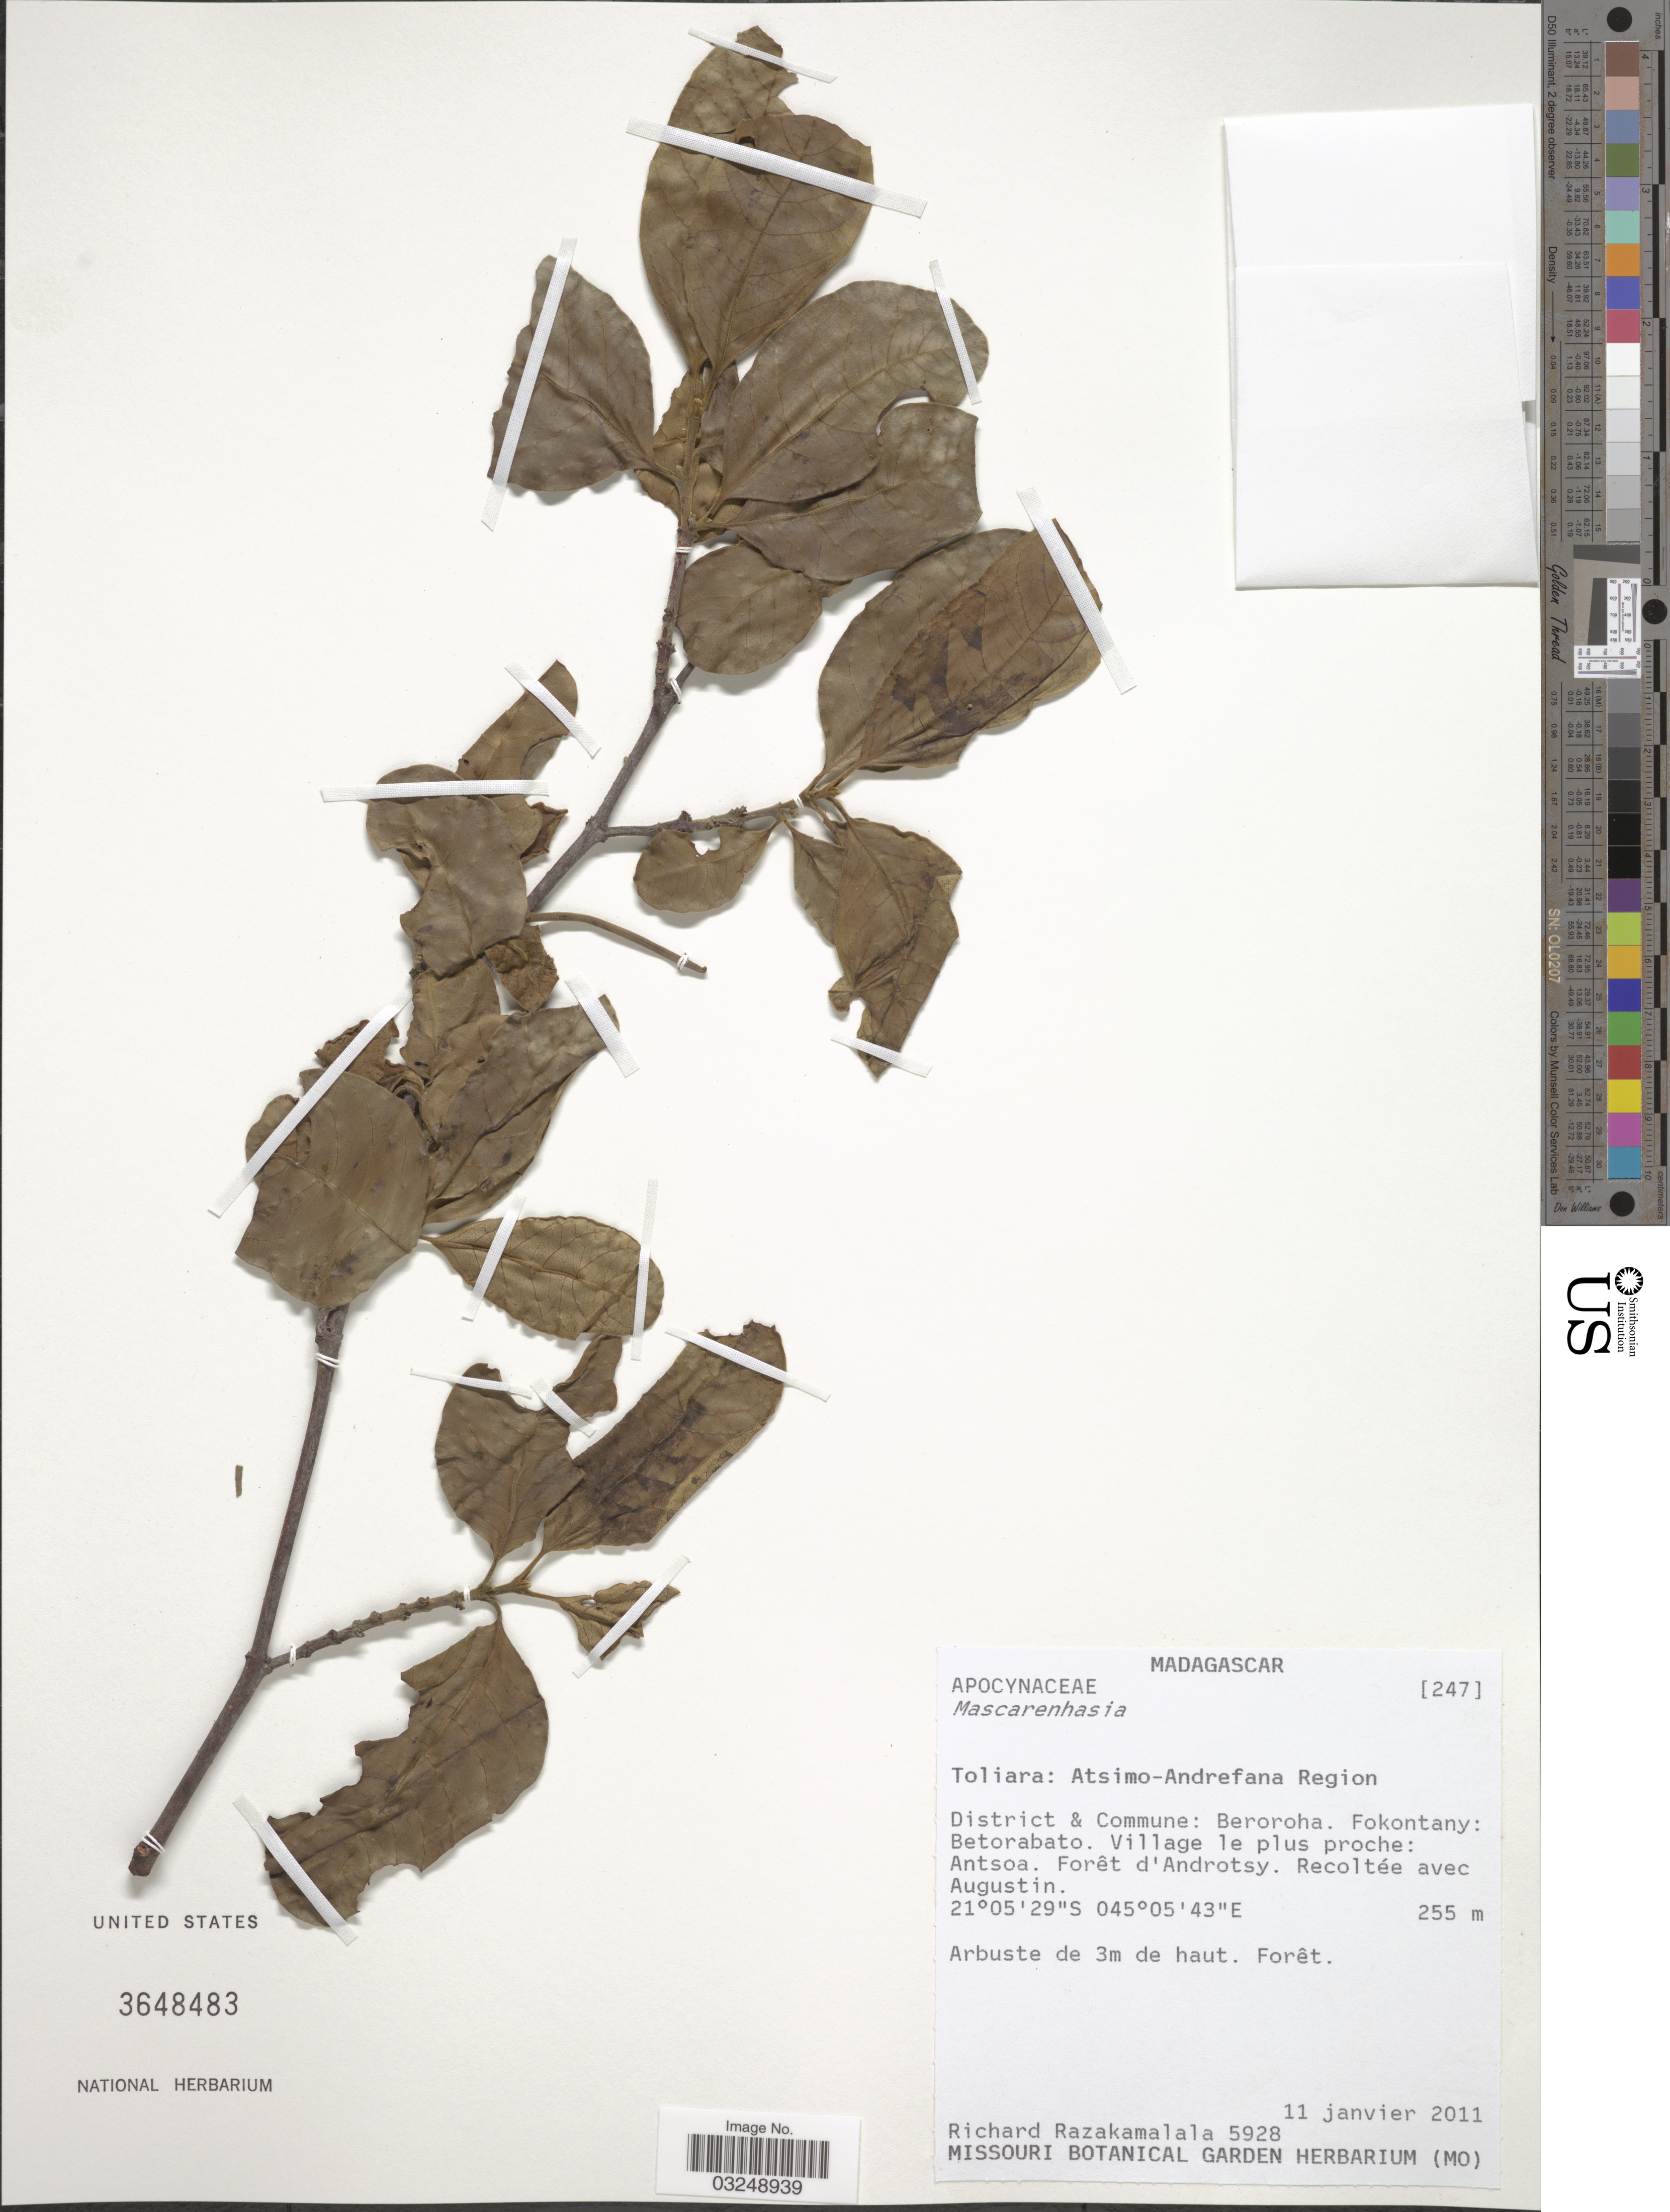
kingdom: Plantae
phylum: Tracheophyta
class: Magnoliopsida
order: Gentianales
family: Apocynaceae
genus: Mascarenhasia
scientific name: Mascarenhasia sp.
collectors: R. Razakamalala & K. Augustin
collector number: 5928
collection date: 2011-01-11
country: Madagascar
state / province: Atsimo-Andrefana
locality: Atsimo-Andrefana Region. District & Commune: Beroroha. Fokontany: Betorabato. Village le plus proche: Antsoa. Forêt d'Androtsy.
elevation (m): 255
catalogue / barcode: US 3648483